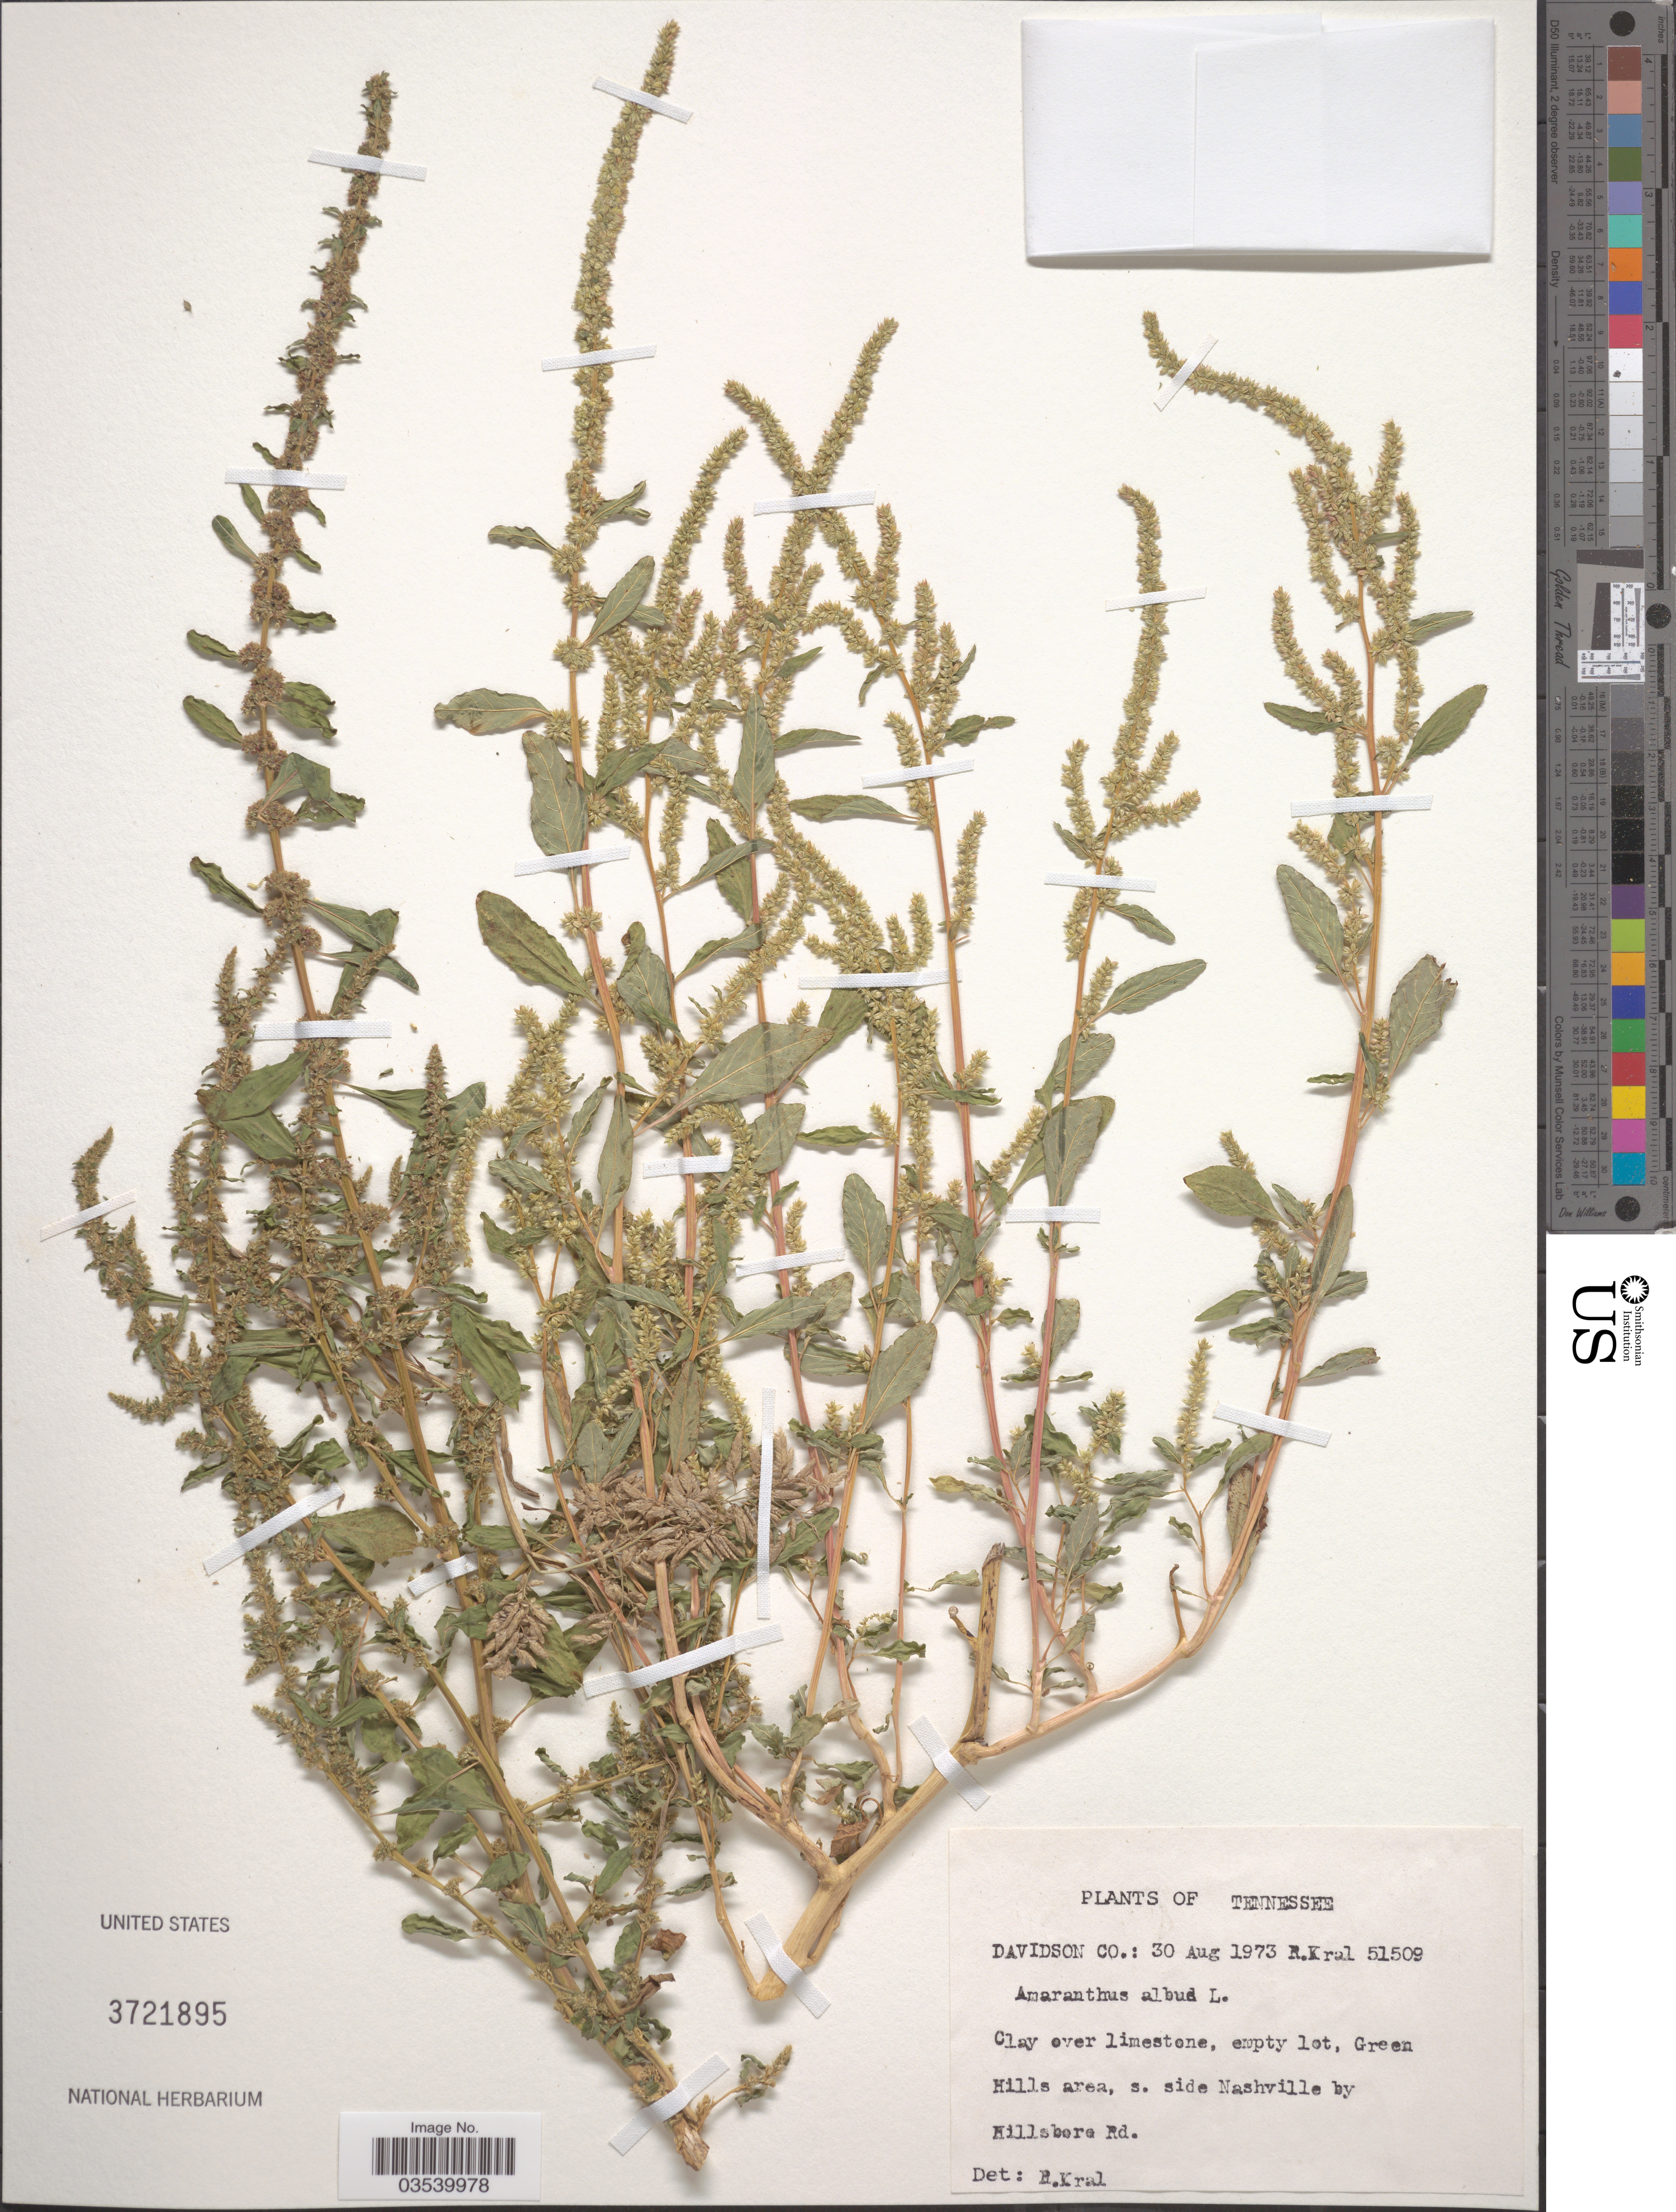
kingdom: Plantae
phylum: Tracheophyta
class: Magnoliopsida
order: Caryophyllales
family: Amaranthaceae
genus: Amaranthus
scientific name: Amaranthus albus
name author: L.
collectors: R. Kral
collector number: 51509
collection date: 1973-08-30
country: United States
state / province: Tennessee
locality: Davidson Co. Empty lot, Green Hills area, s. side Nashville by Hillsboro Rd.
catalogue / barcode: US 3721895